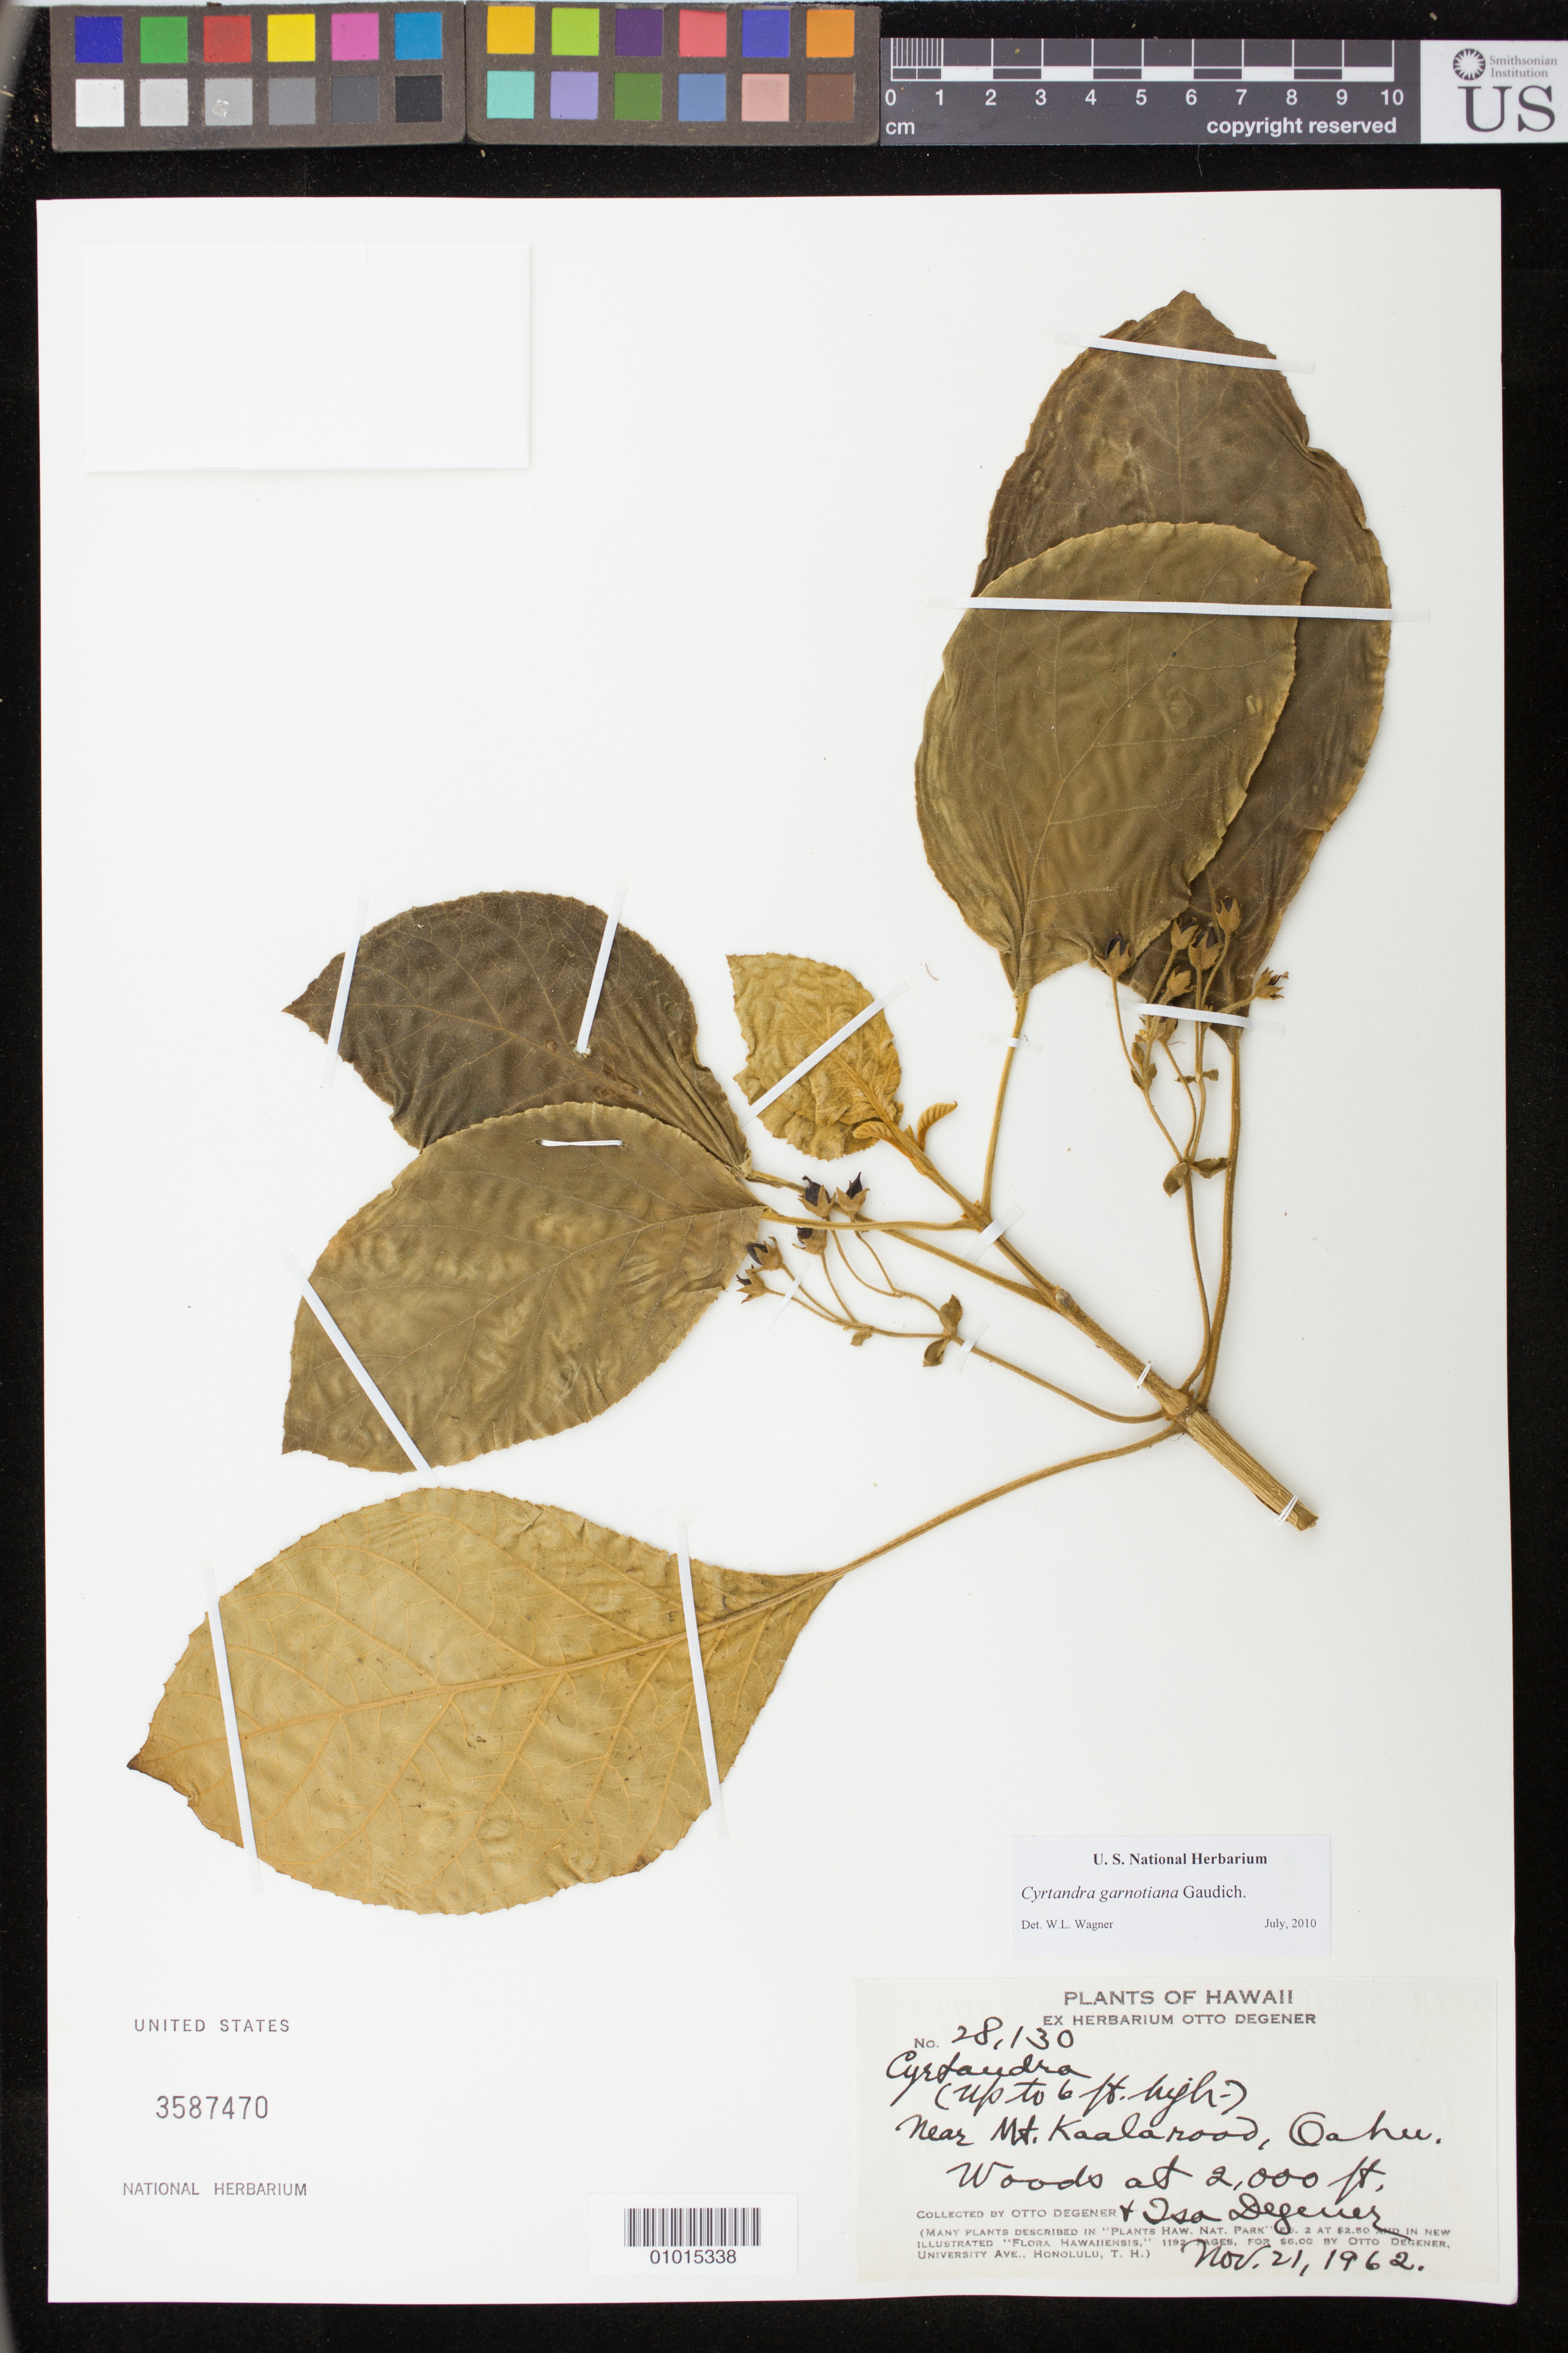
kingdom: Plantae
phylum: Tracheophyta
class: Magnoliopsida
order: Lamiales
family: Gesneriaceae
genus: Cyrtandra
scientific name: Cyrtandra garnotiana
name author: Gaudich.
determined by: Wagner, W. L., (BOT), Smithsonian Institution - National Museum of Natural History (UNITED STATES)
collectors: O. Degener & I. Degener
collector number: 28130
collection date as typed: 21 Nov 1962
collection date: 1962-11-21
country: United States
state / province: Hawaii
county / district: Honolulu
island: Oahu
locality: Woods near Mt. Kaalarood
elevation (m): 609.6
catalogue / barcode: US 3587470